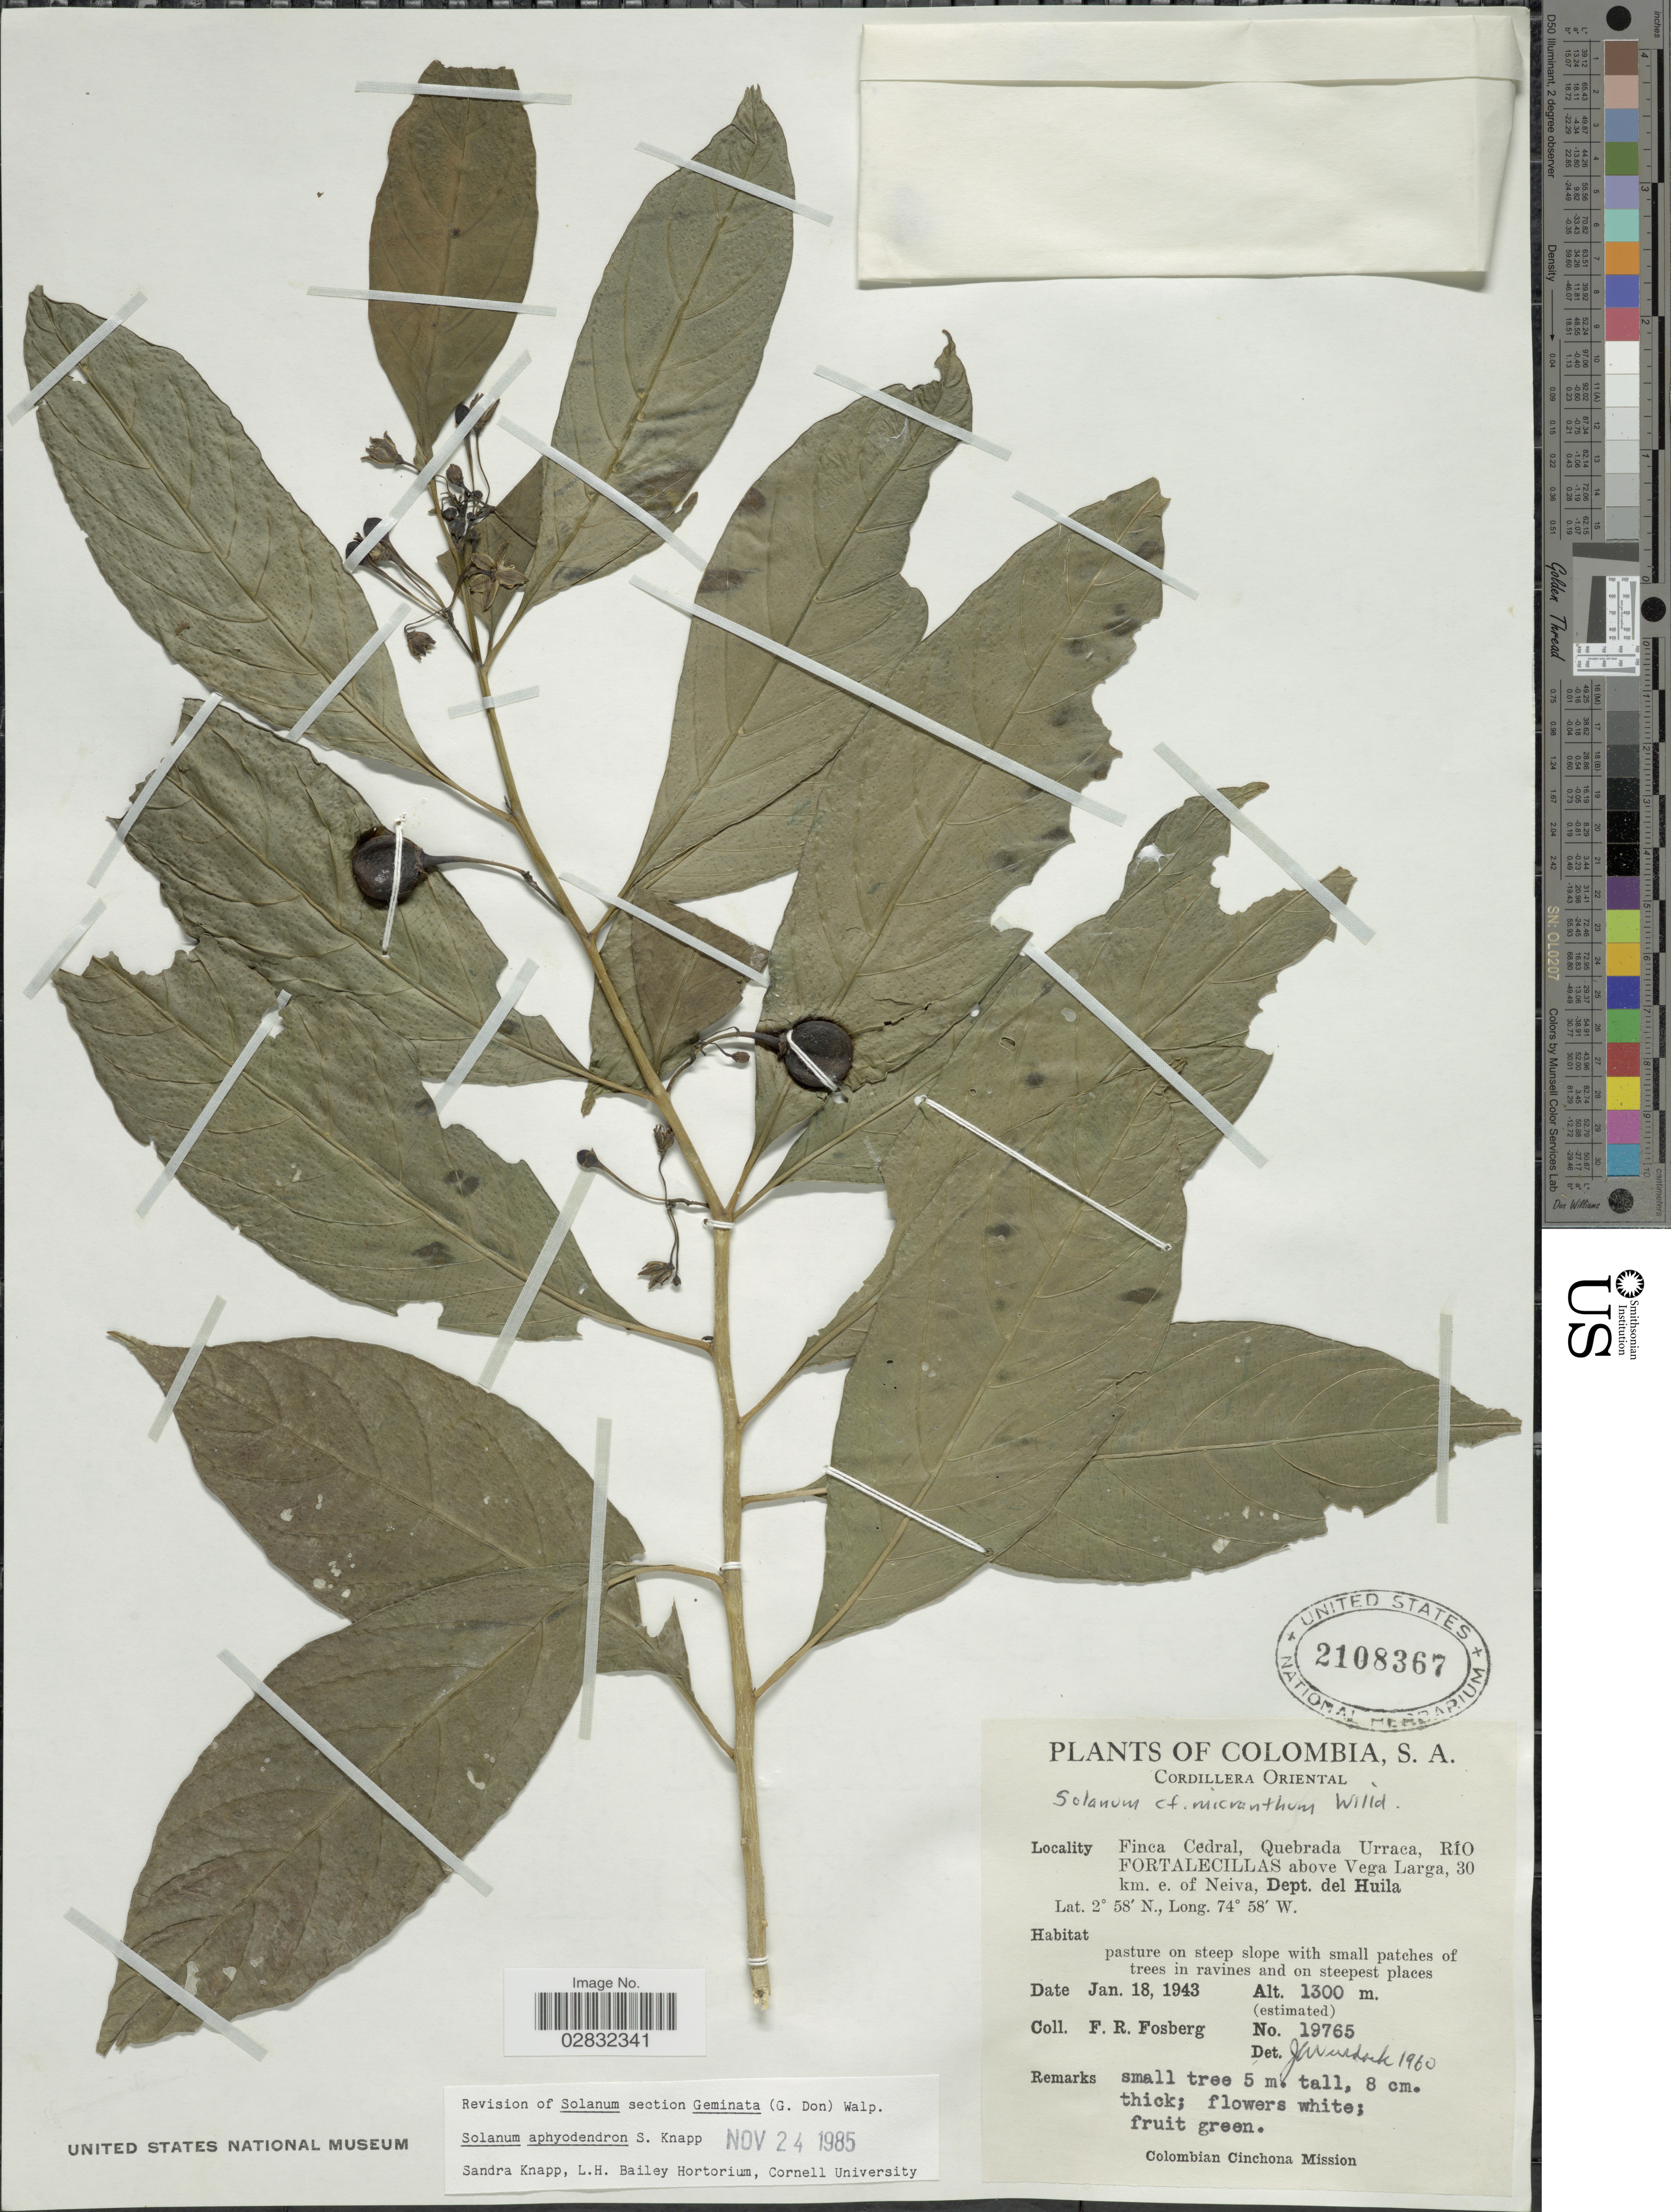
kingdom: Plantae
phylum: Tracheophyta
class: Magnoliopsida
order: Solanales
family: Solanaceae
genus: Solanum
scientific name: Solanum aphyodendron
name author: S. Knapp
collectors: F. R. Fosberg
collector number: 19765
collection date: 1943-01-18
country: Colombia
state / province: Huila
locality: Cordillera Oriental, Finca Cedral, Quebrada Urraca, Río Fortalecillas above Vega Larga, 30 km. e. of Neiva, Dept. del Huila.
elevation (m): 1300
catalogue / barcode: US 2108367